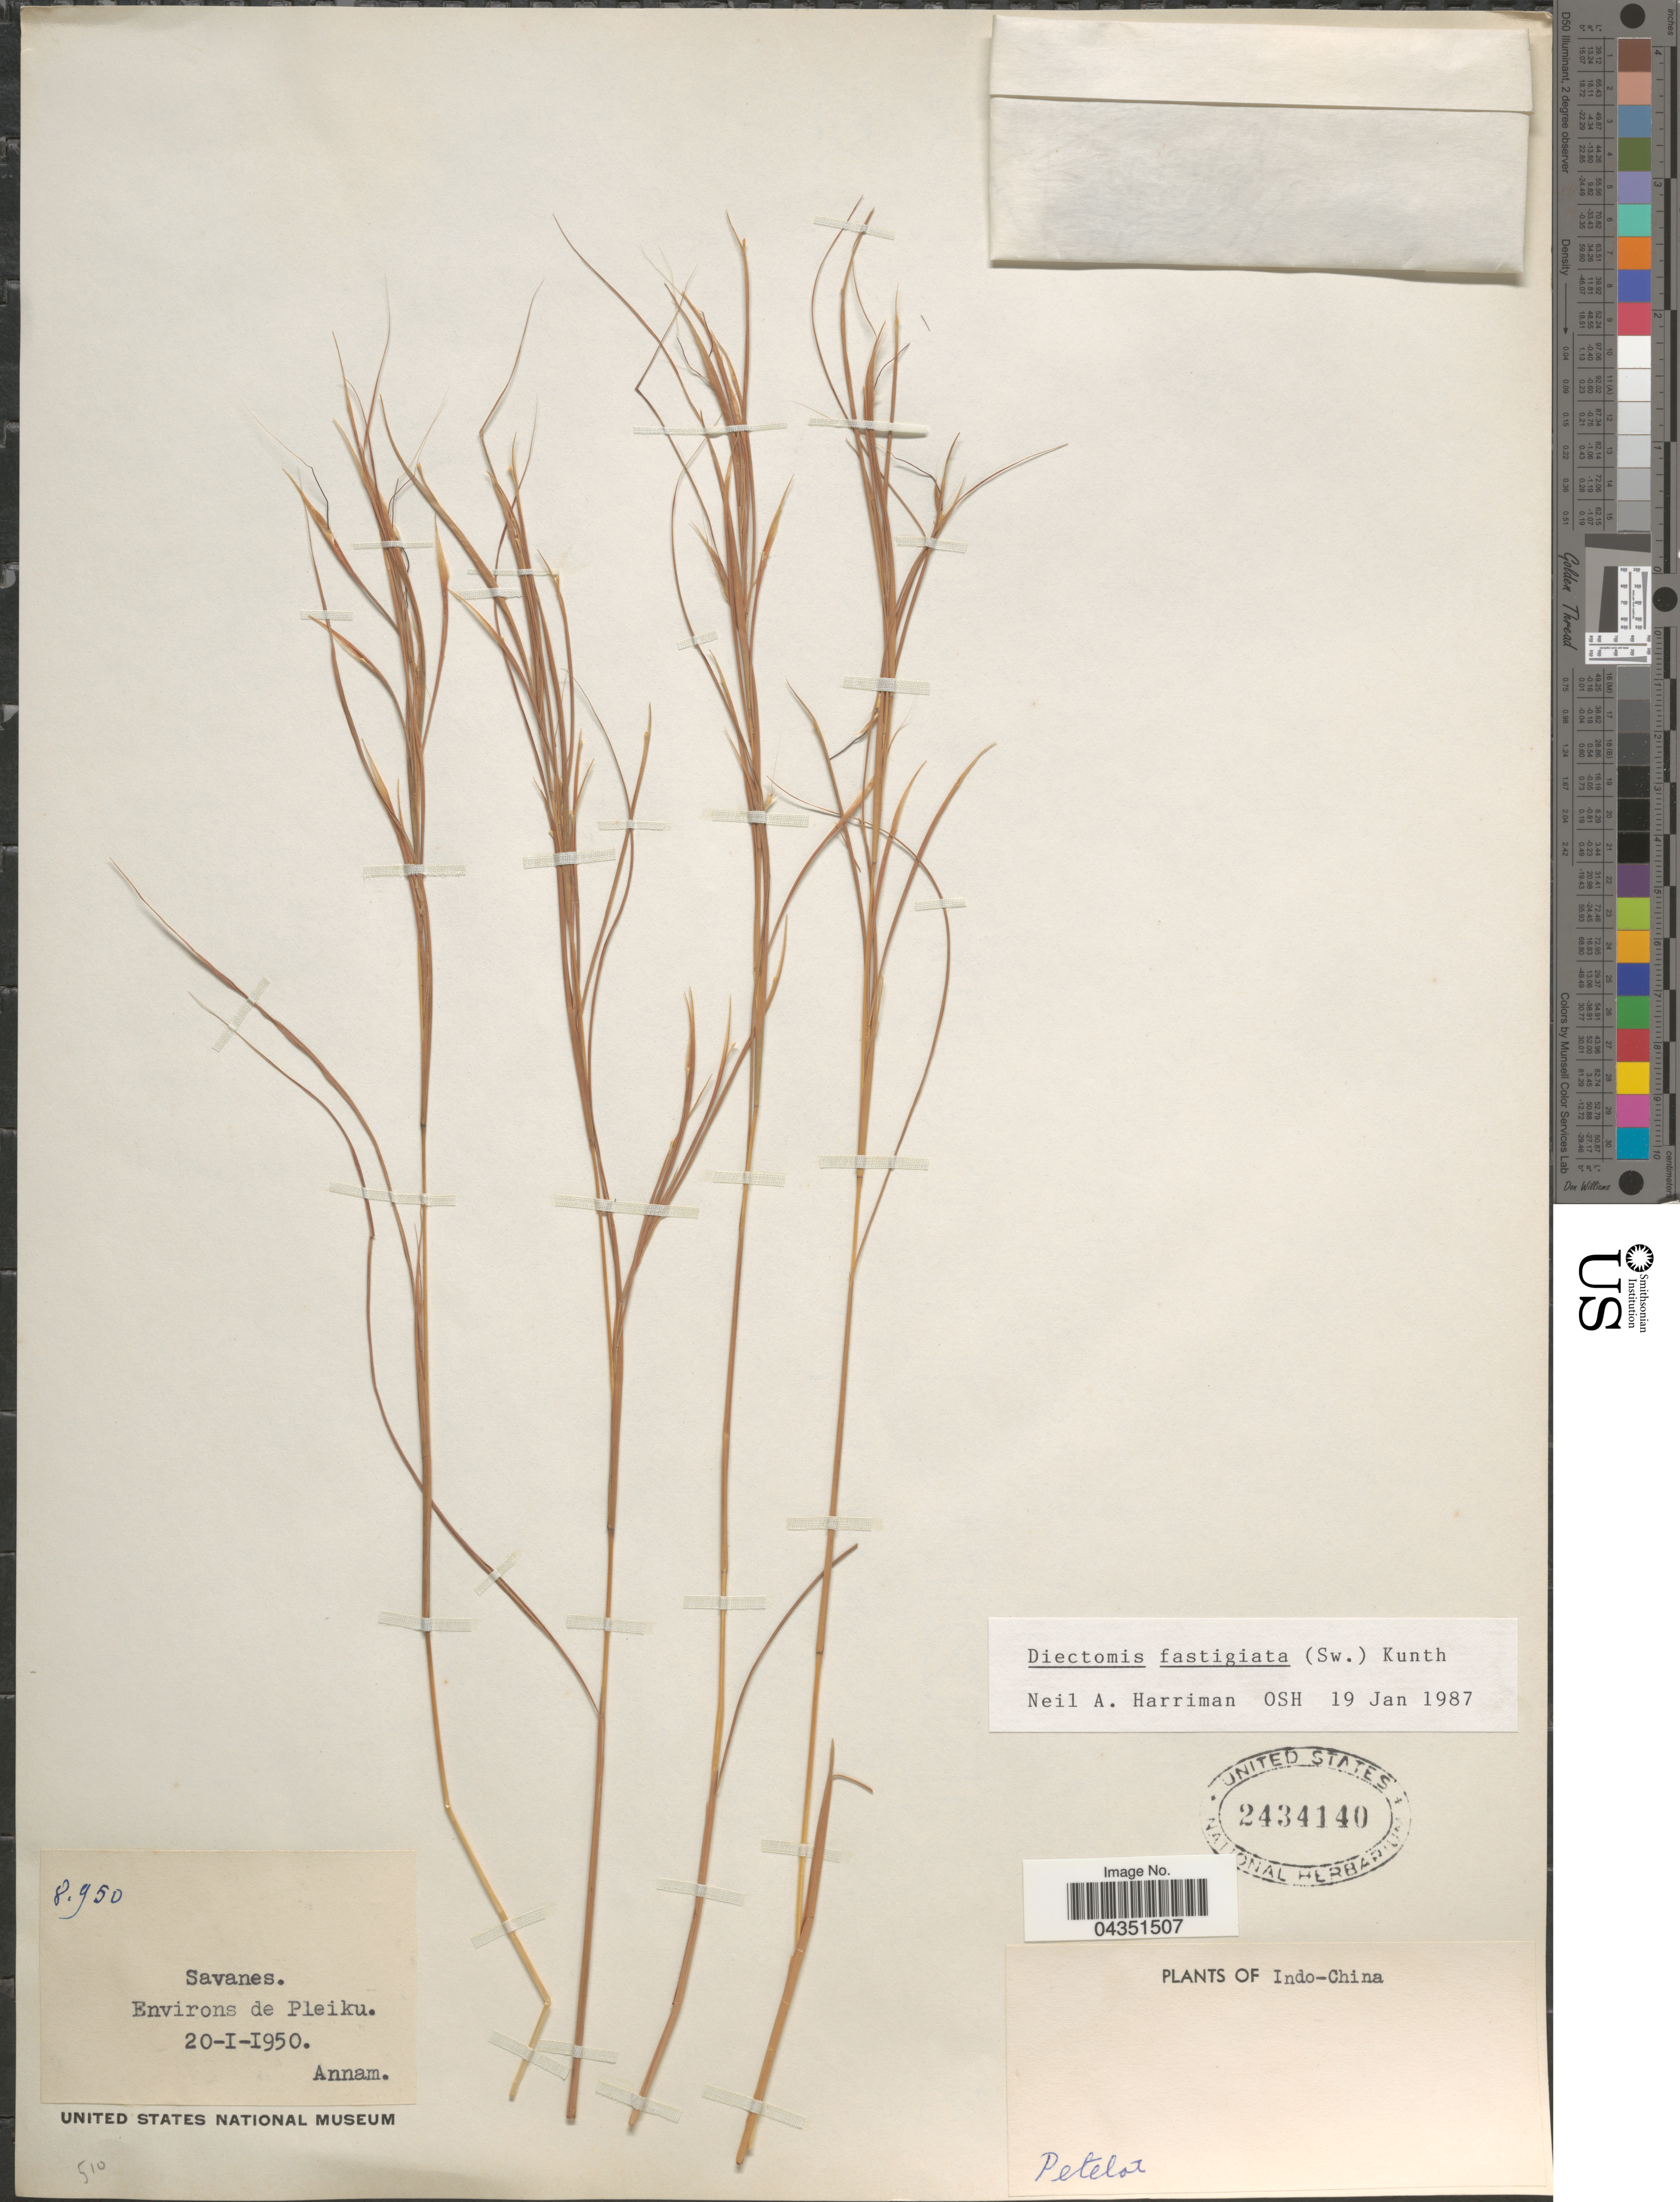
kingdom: Plantae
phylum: Tracheophyta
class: Liliopsida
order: Poales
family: Poaceae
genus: Diectomis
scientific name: Diectomis fastigiata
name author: (Sw.) P. Beauv.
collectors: Pételot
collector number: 8950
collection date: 1950-01-20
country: Vietnam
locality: Environs de Pieiku. Annam.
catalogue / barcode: US 2434140